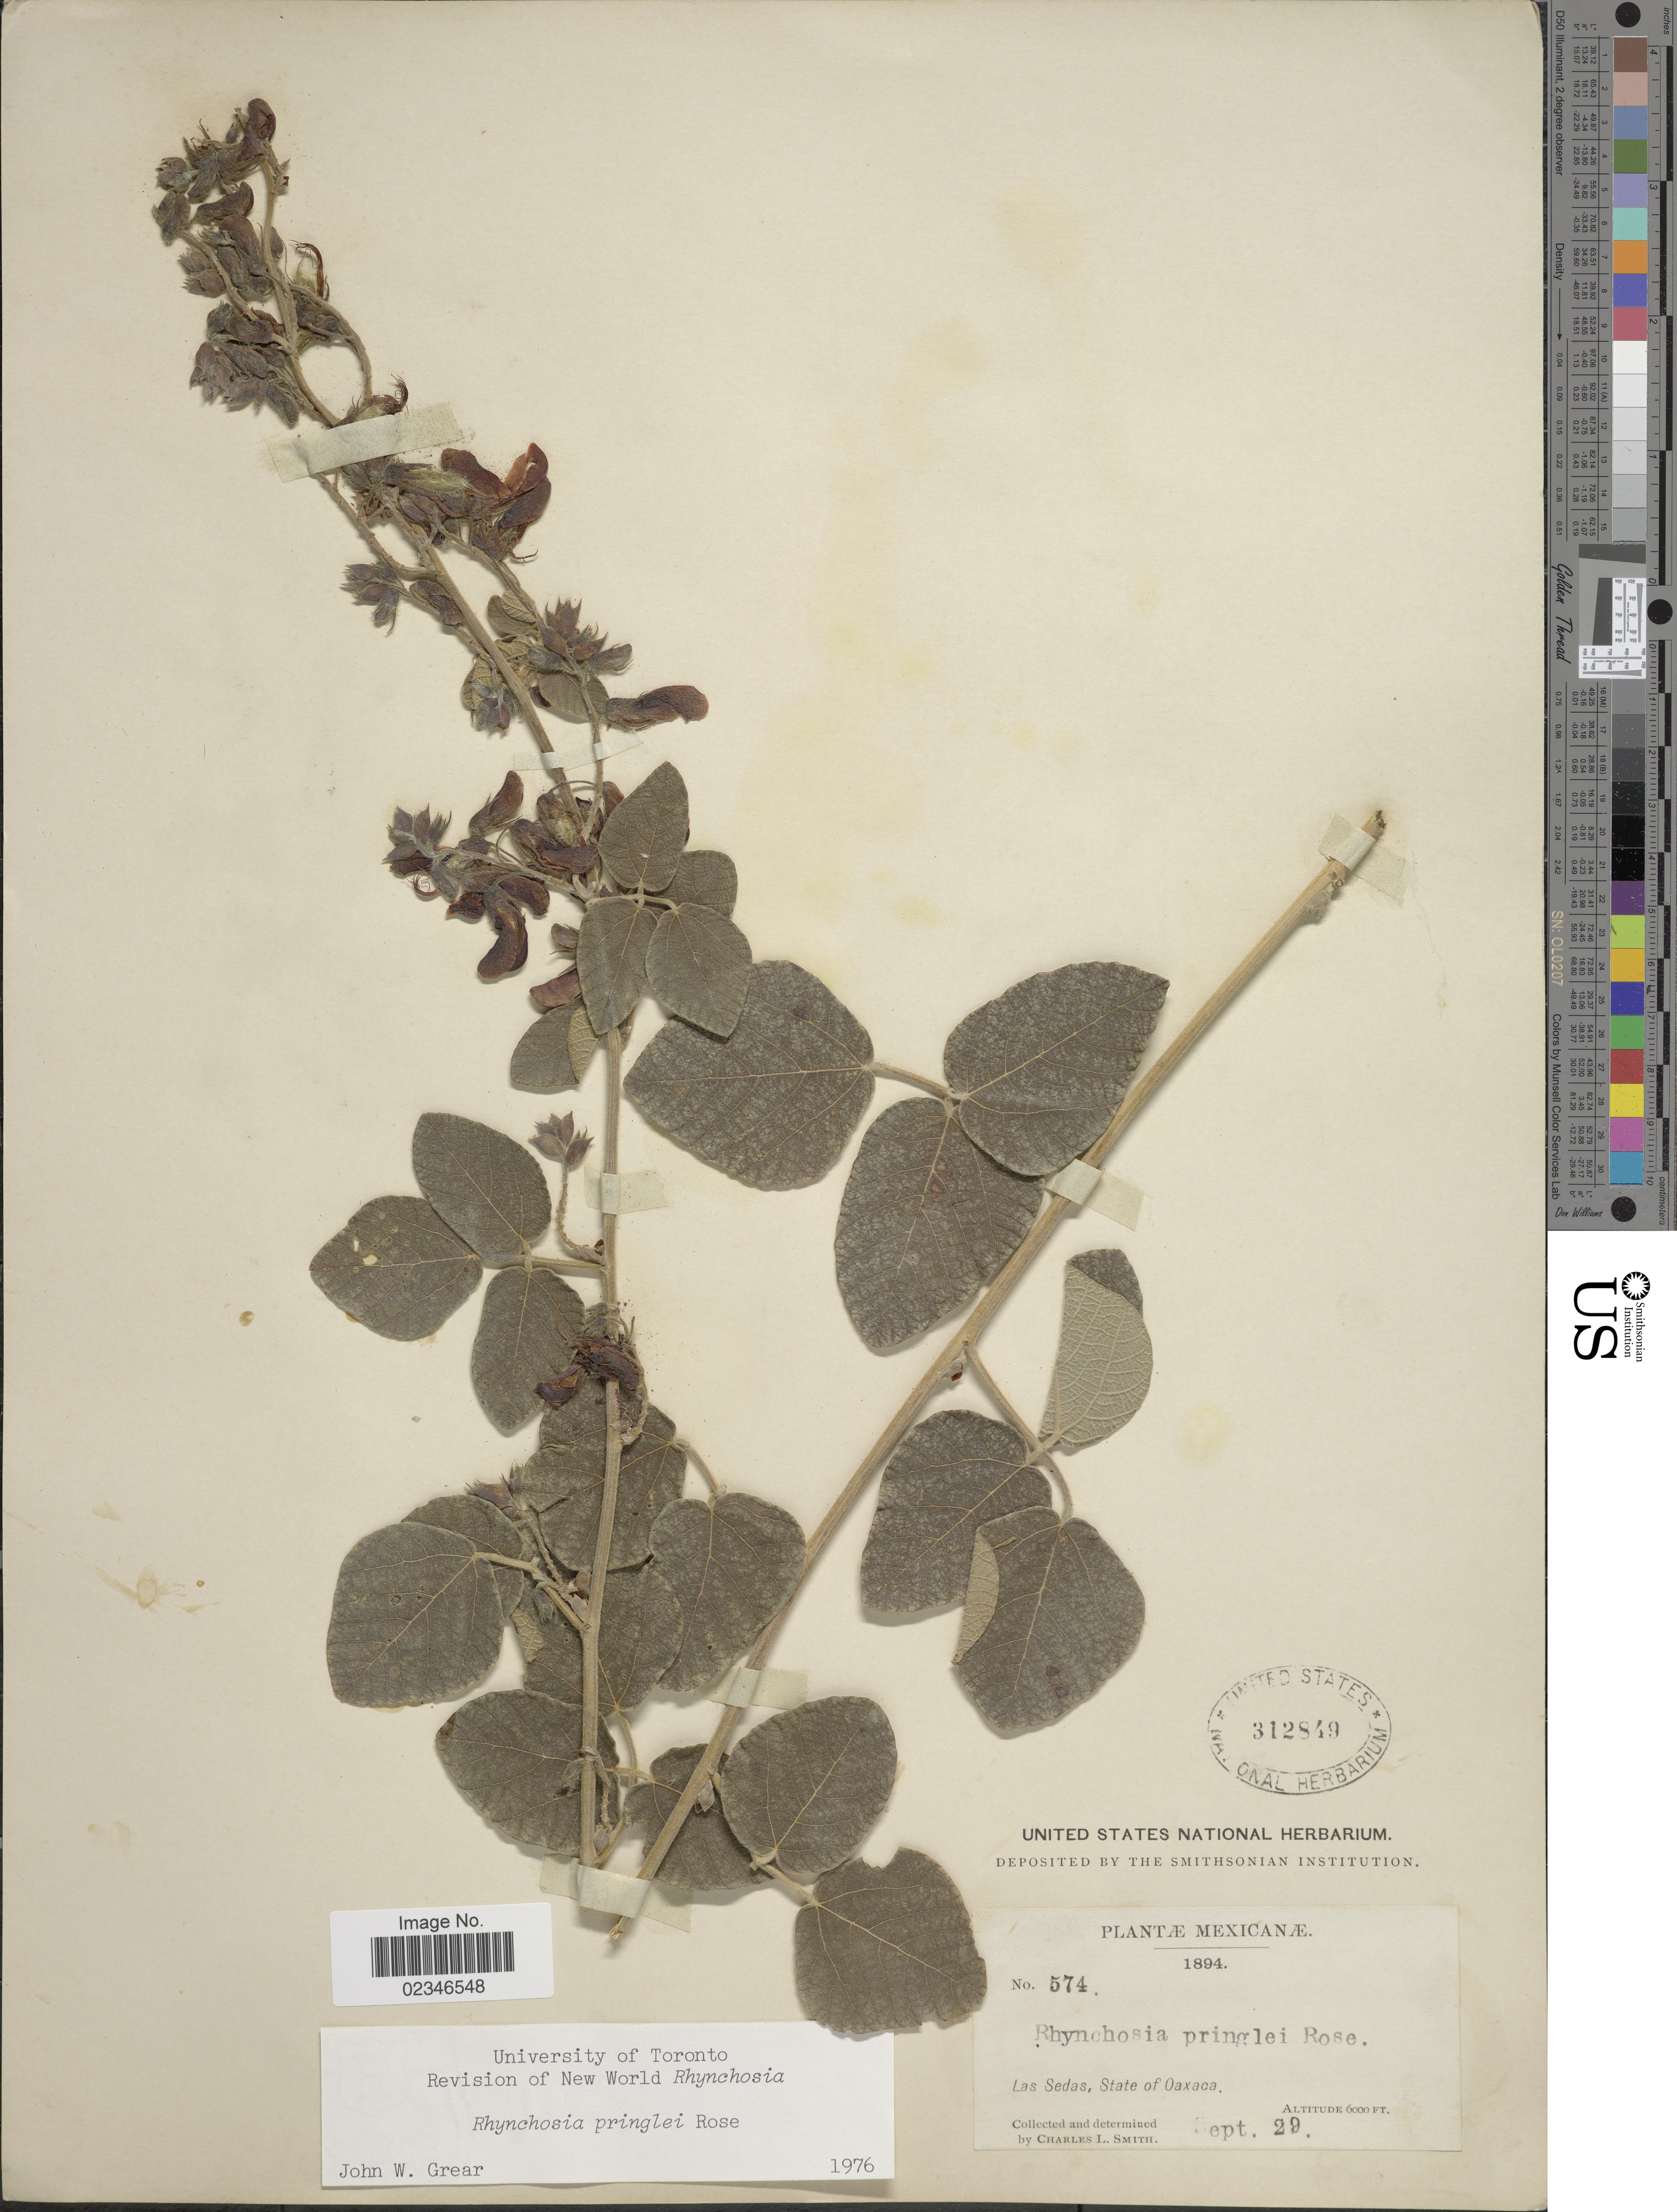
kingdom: Plantae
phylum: Tracheophyta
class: Magnoliopsida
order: Fabales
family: Fabaceae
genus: Rhynchosia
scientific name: Rhynchosia pringlei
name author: Rose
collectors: C. L. Smith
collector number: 574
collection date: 1894-09-29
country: Mexico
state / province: Oaxaca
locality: Las Sedas, State of Oaxaca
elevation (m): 1829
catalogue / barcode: US 312849